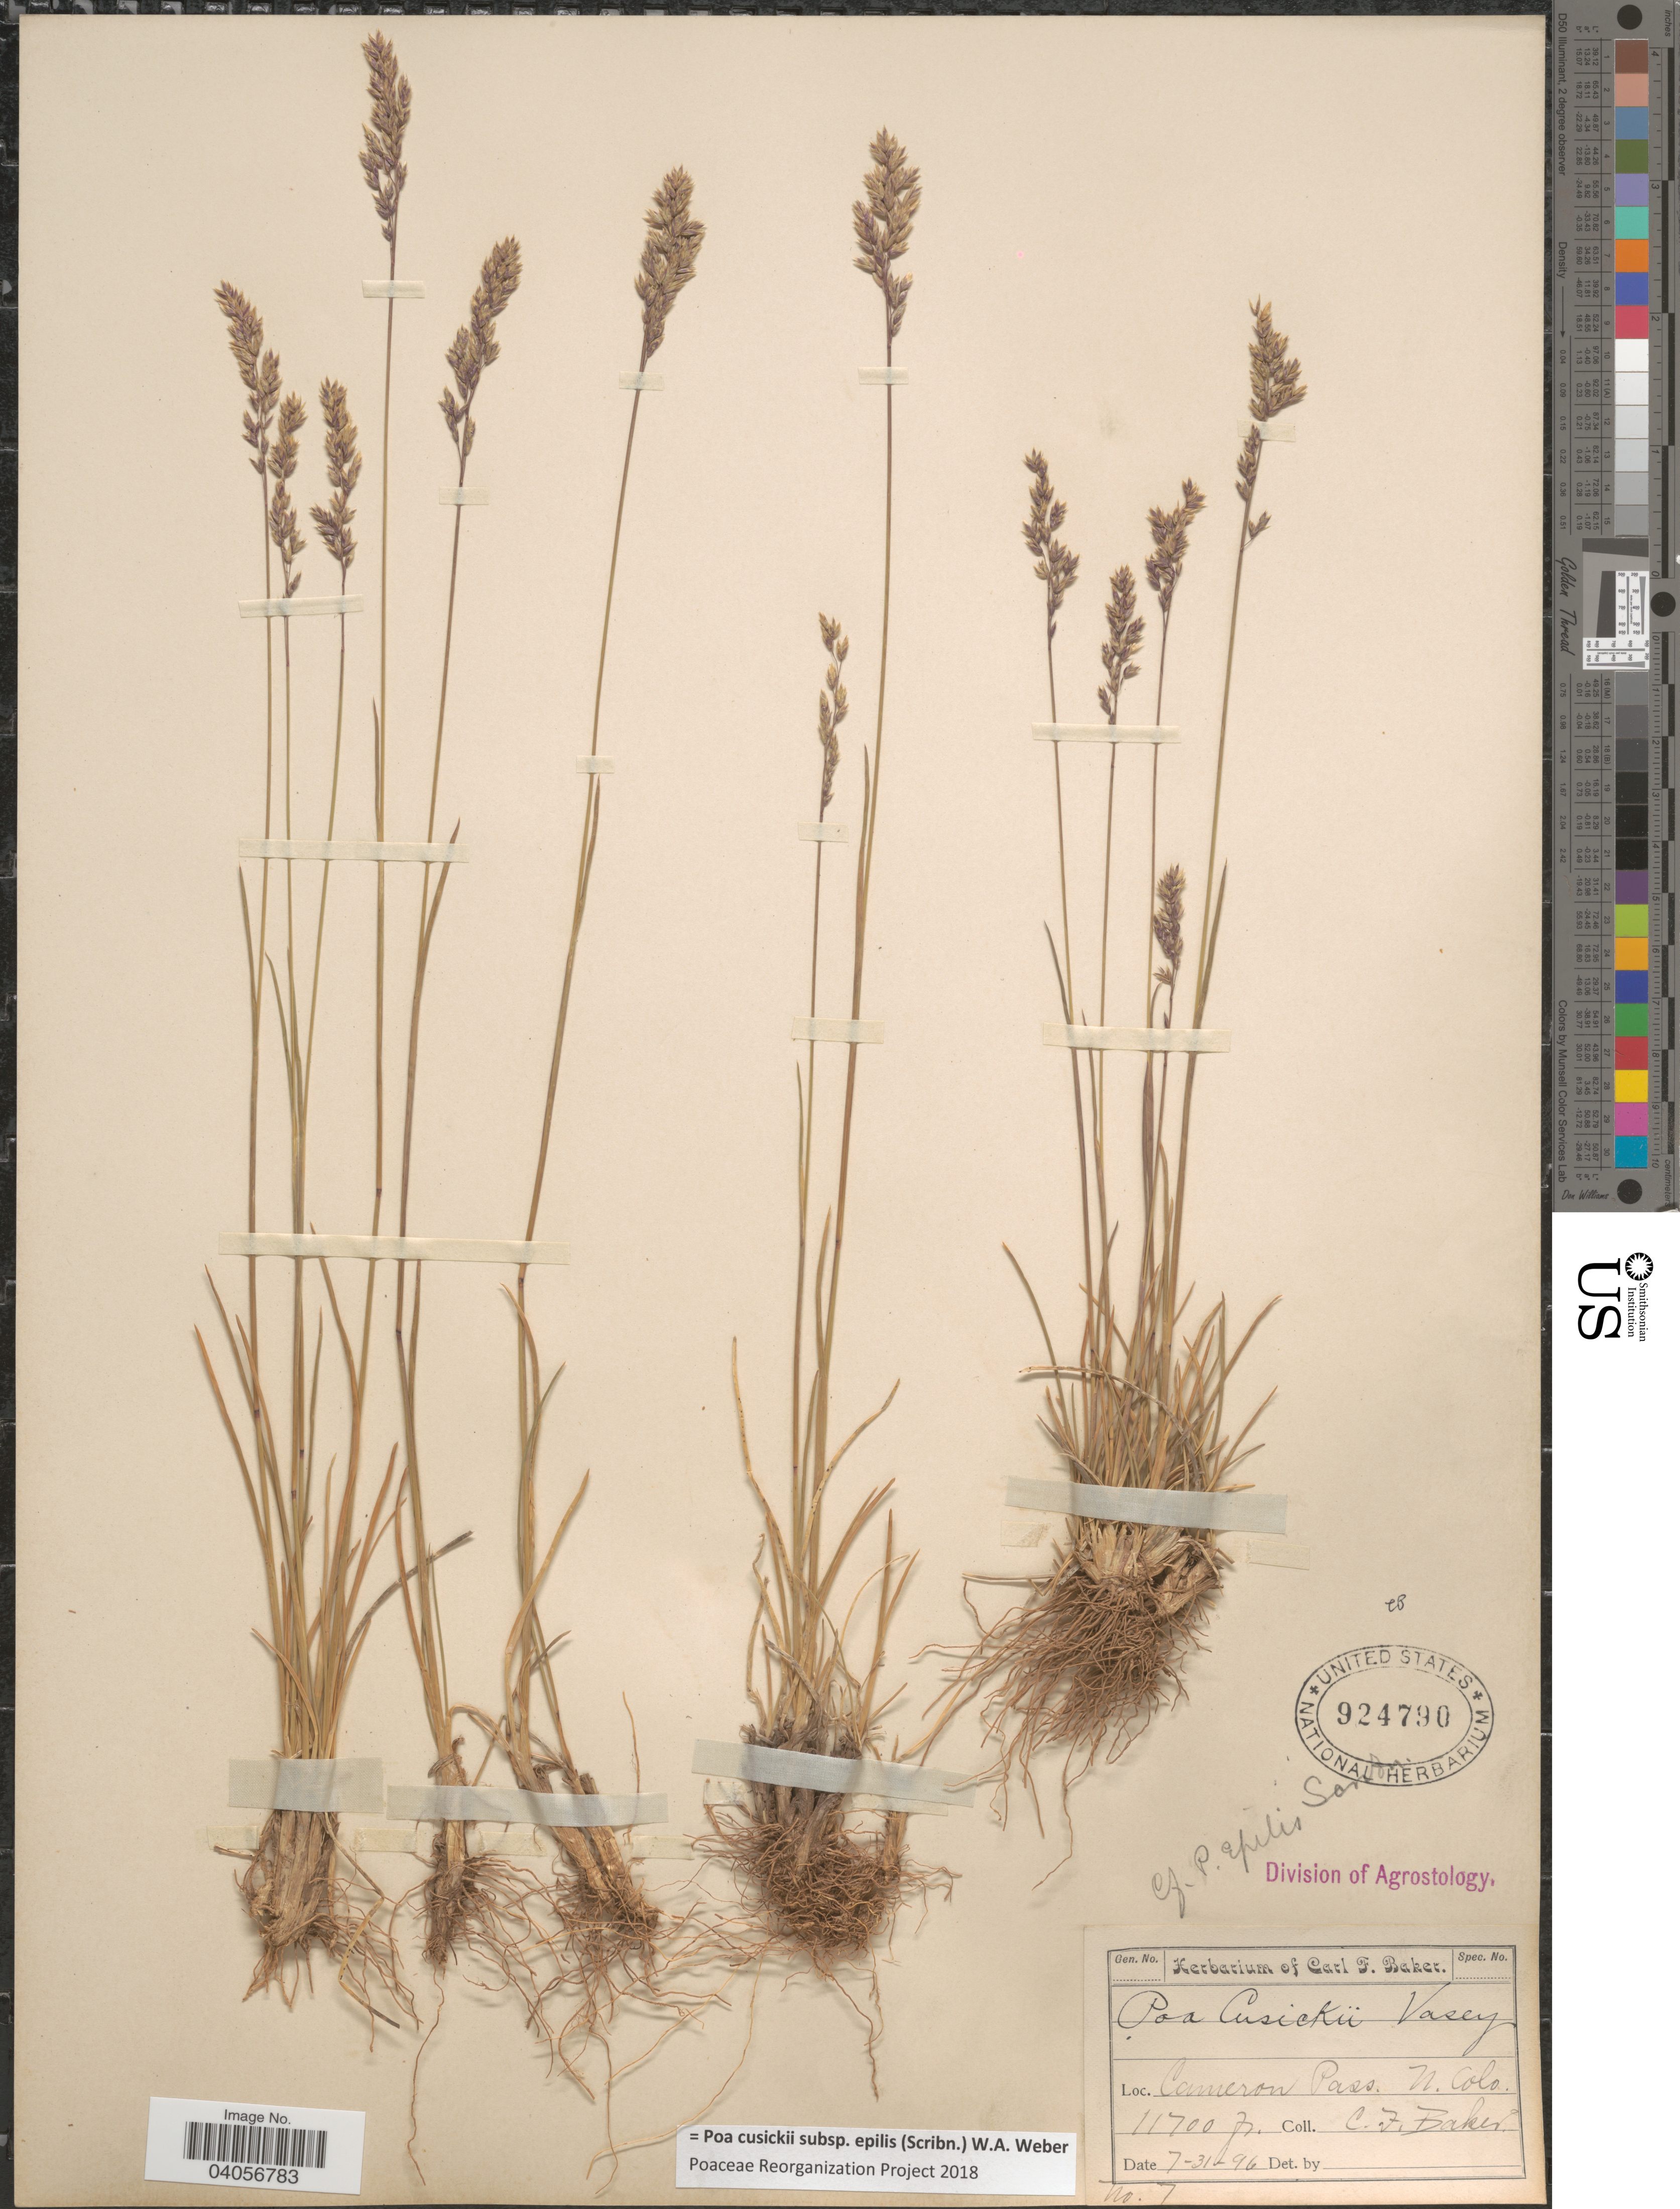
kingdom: Plantae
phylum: Tracheophyta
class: Liliopsida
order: Poales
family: Poaceae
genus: Poa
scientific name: Poa cusickii subsp. epilis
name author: (Scribn.) W.A. Weber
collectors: C. F. Baker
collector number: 7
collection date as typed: Transcribed d/m/y: 31/7/96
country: United States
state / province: Colorado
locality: Cameron Pass. N. Colo.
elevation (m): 3566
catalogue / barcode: US 924790